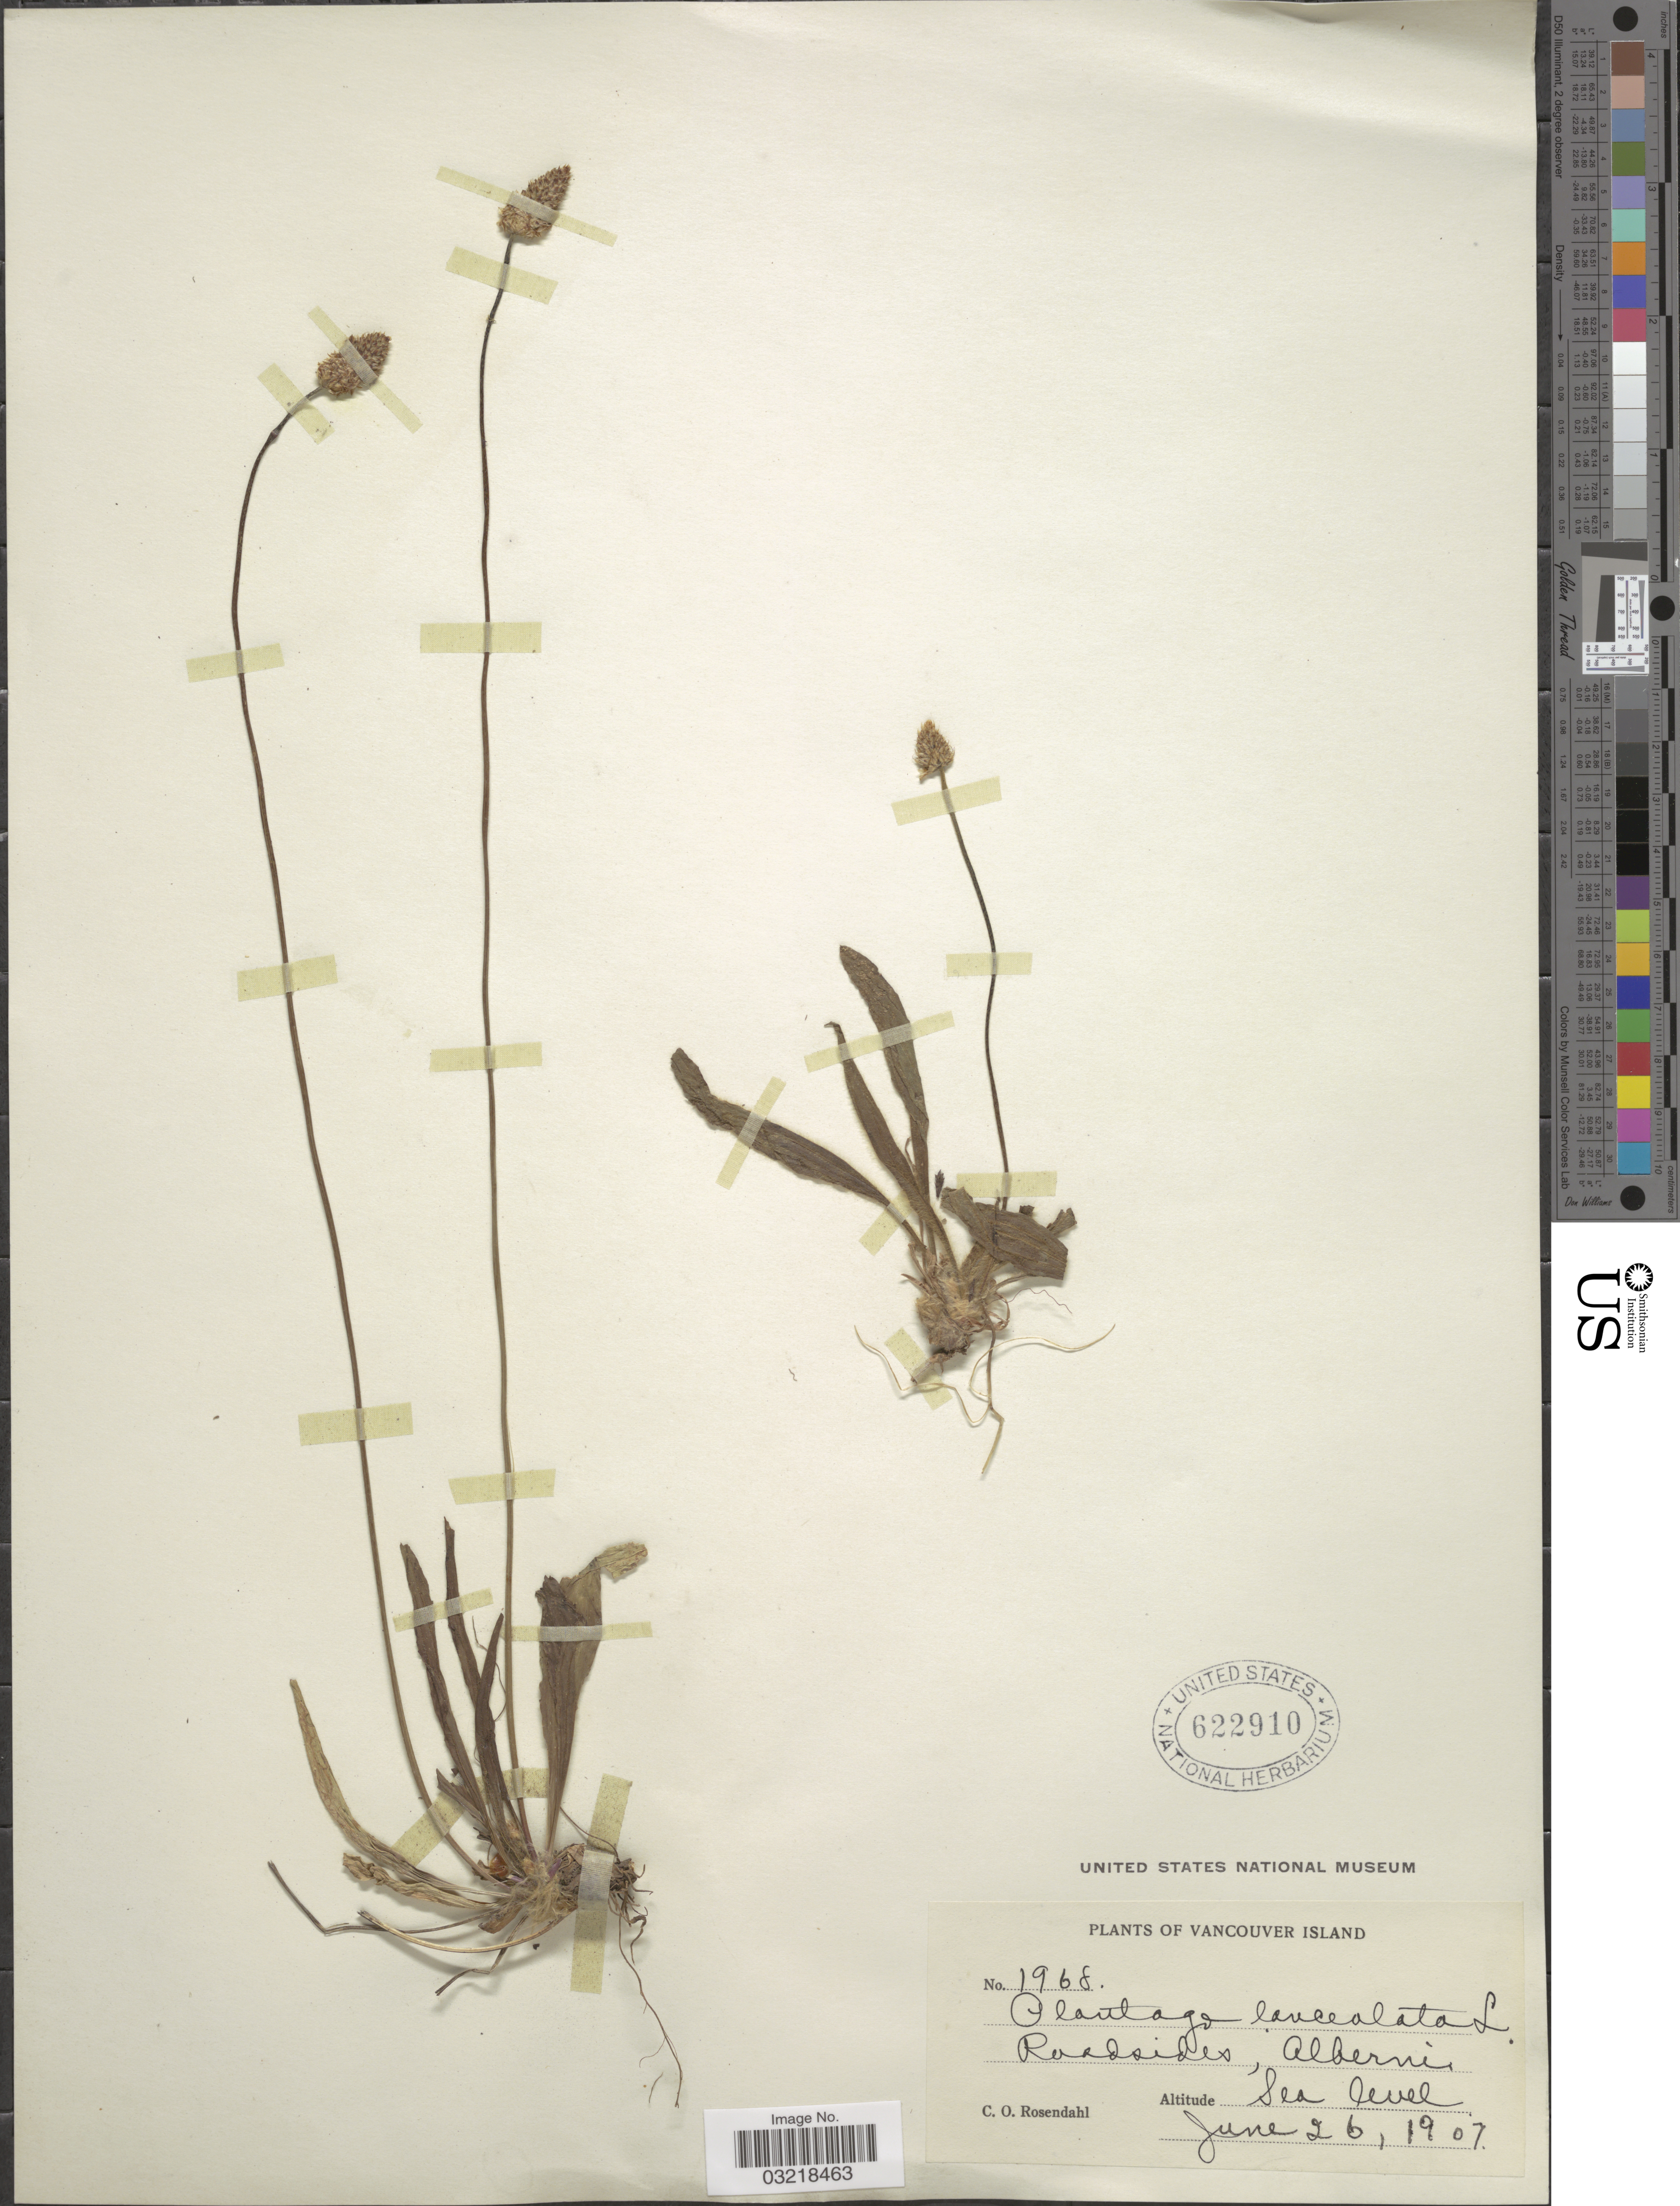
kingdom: Plantae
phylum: Tracheophyta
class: Magnoliopsida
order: Lamiales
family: Plantaginaceae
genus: Plantago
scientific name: Plantago lanceolata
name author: L.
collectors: C. O. Rosendahl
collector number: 1968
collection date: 1907-06-26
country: Canada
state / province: British Columbia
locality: Vancouver Island. Roadsides, Alberni.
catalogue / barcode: US 622910